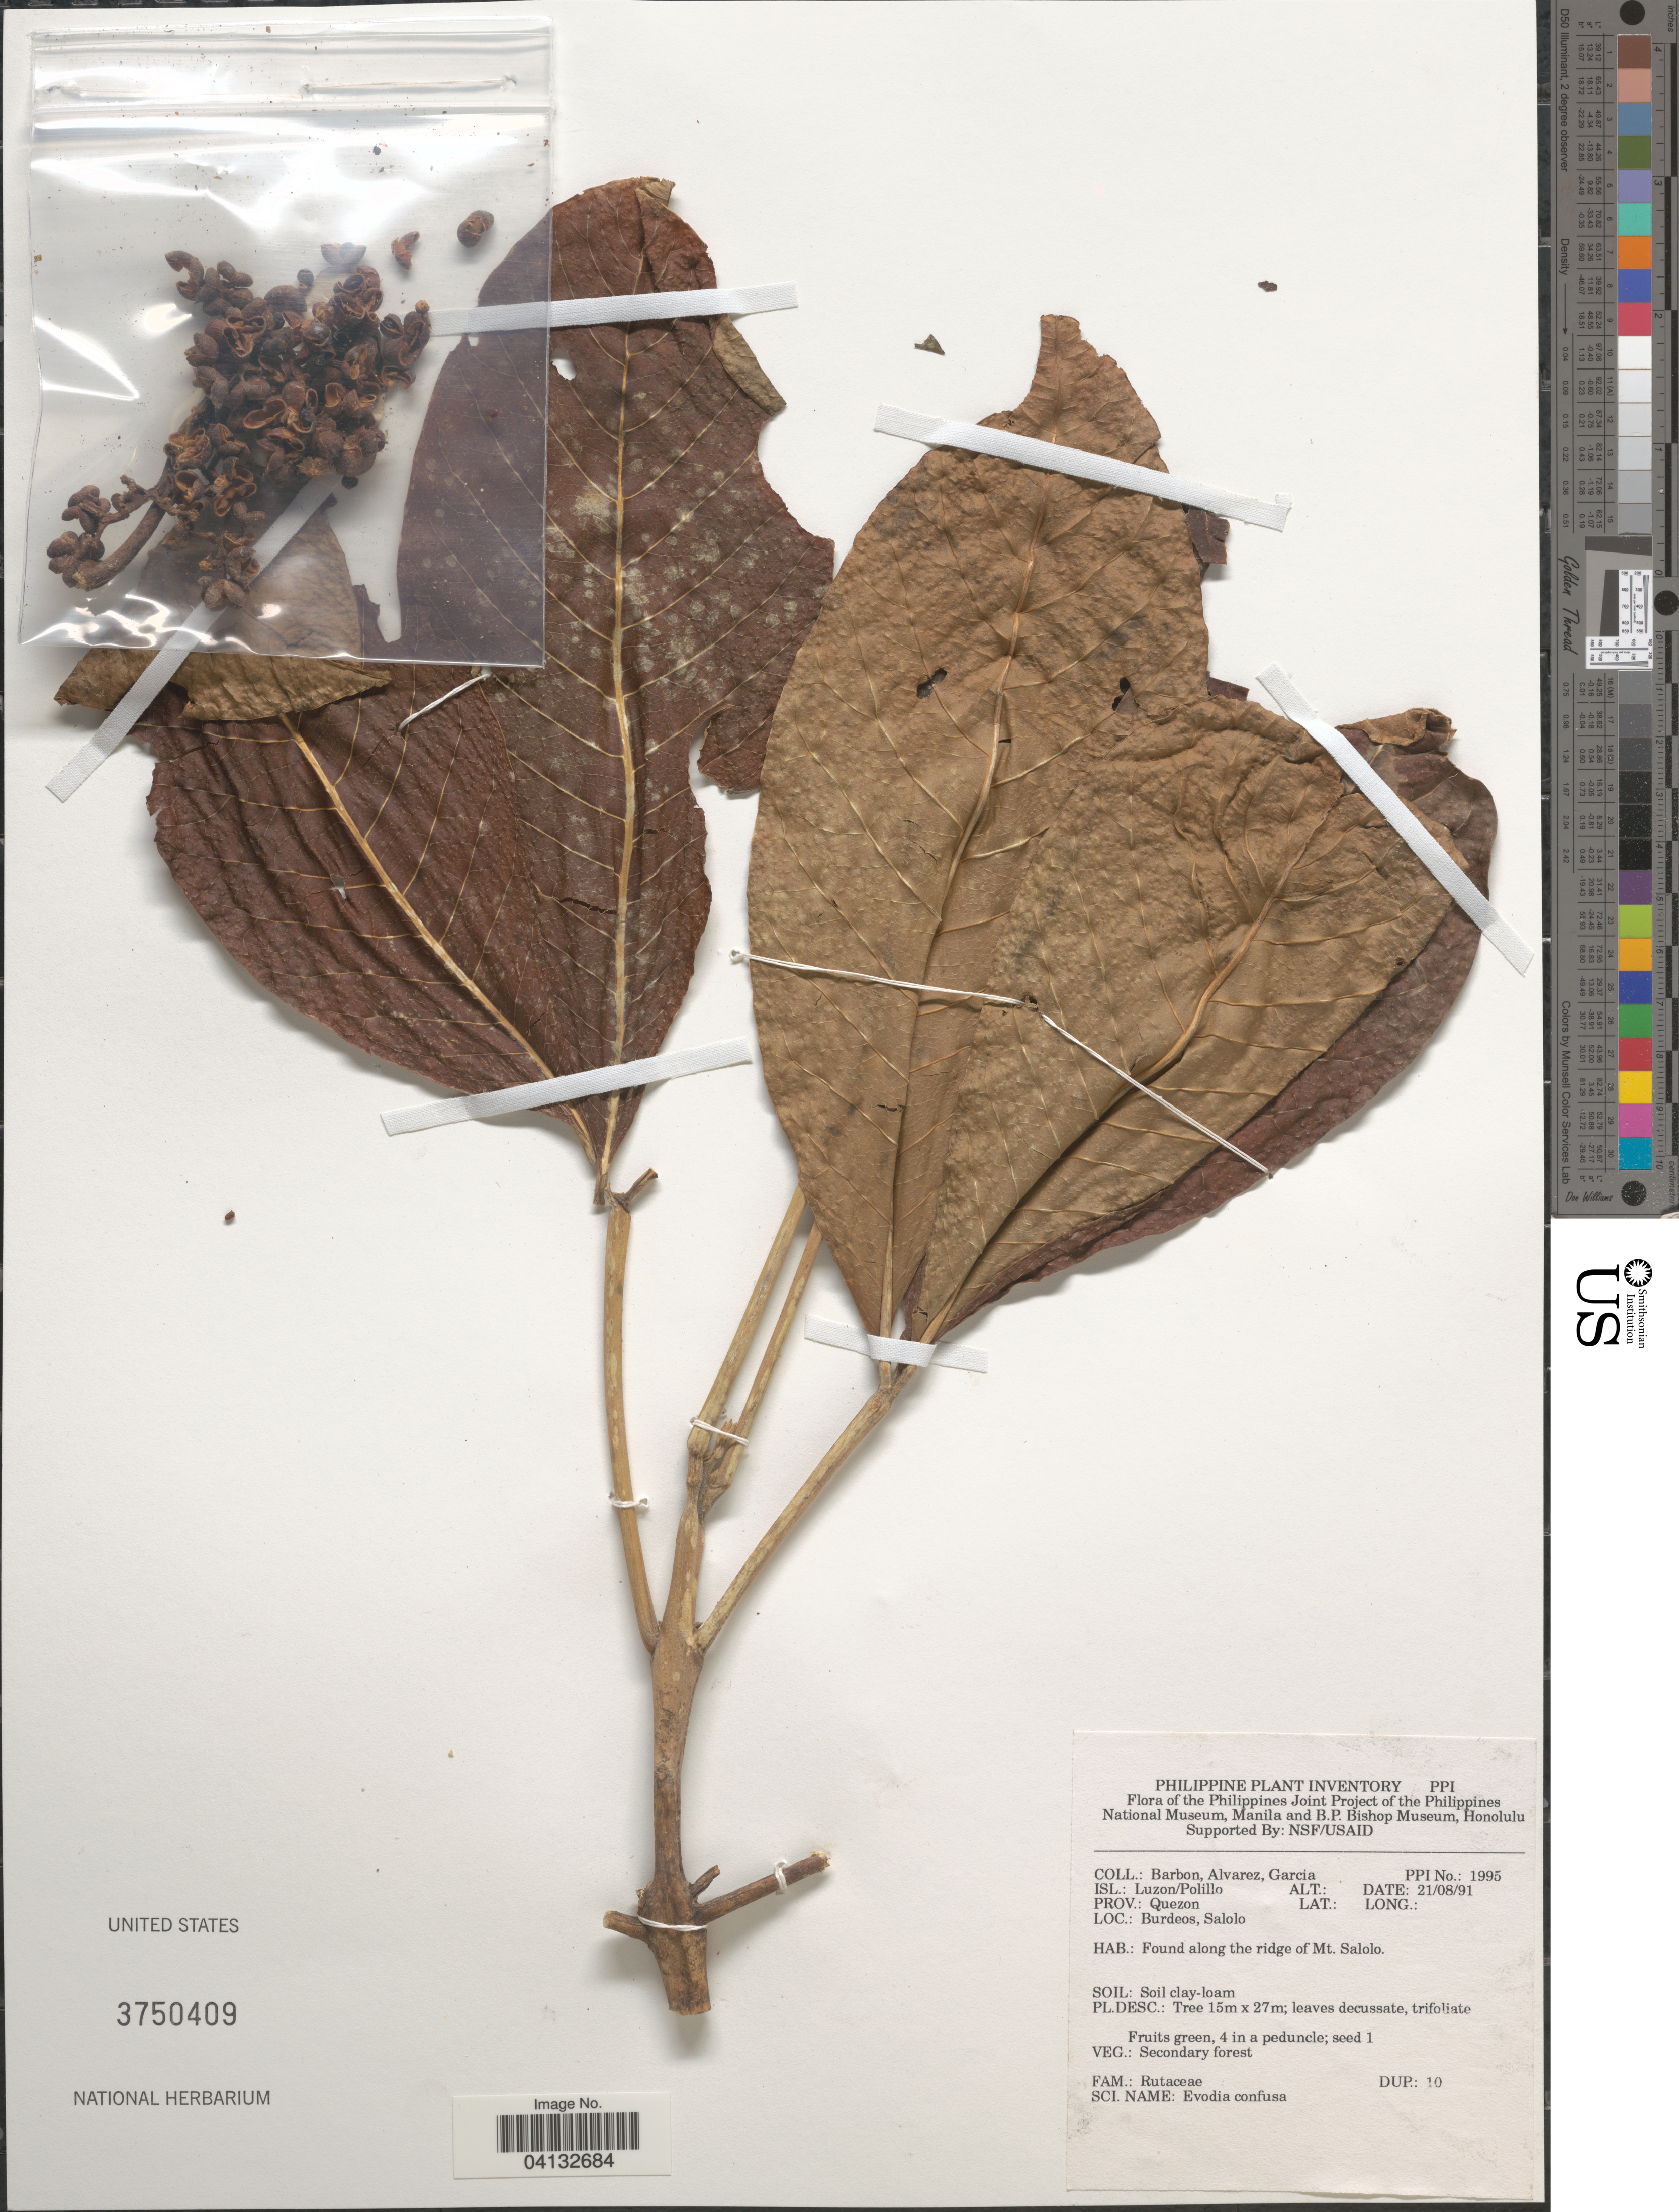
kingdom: Plantae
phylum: Tracheophyta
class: Magnoliopsida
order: Sapindales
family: Rutaceae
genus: Melicope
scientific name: Melicope frutescens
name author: (Blanco) Appelhans & J. Wen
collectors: Barbon, -- Alvarez & H. Garcia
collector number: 1995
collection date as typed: Transcribed d/m/y: 21/8/91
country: Philippines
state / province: Calabarzon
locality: Isl.: Luzon/Polillo. Prov.: Quezon. Burdeos, Salolo. Along the ridge of Mt. Salolo.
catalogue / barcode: US 3750409